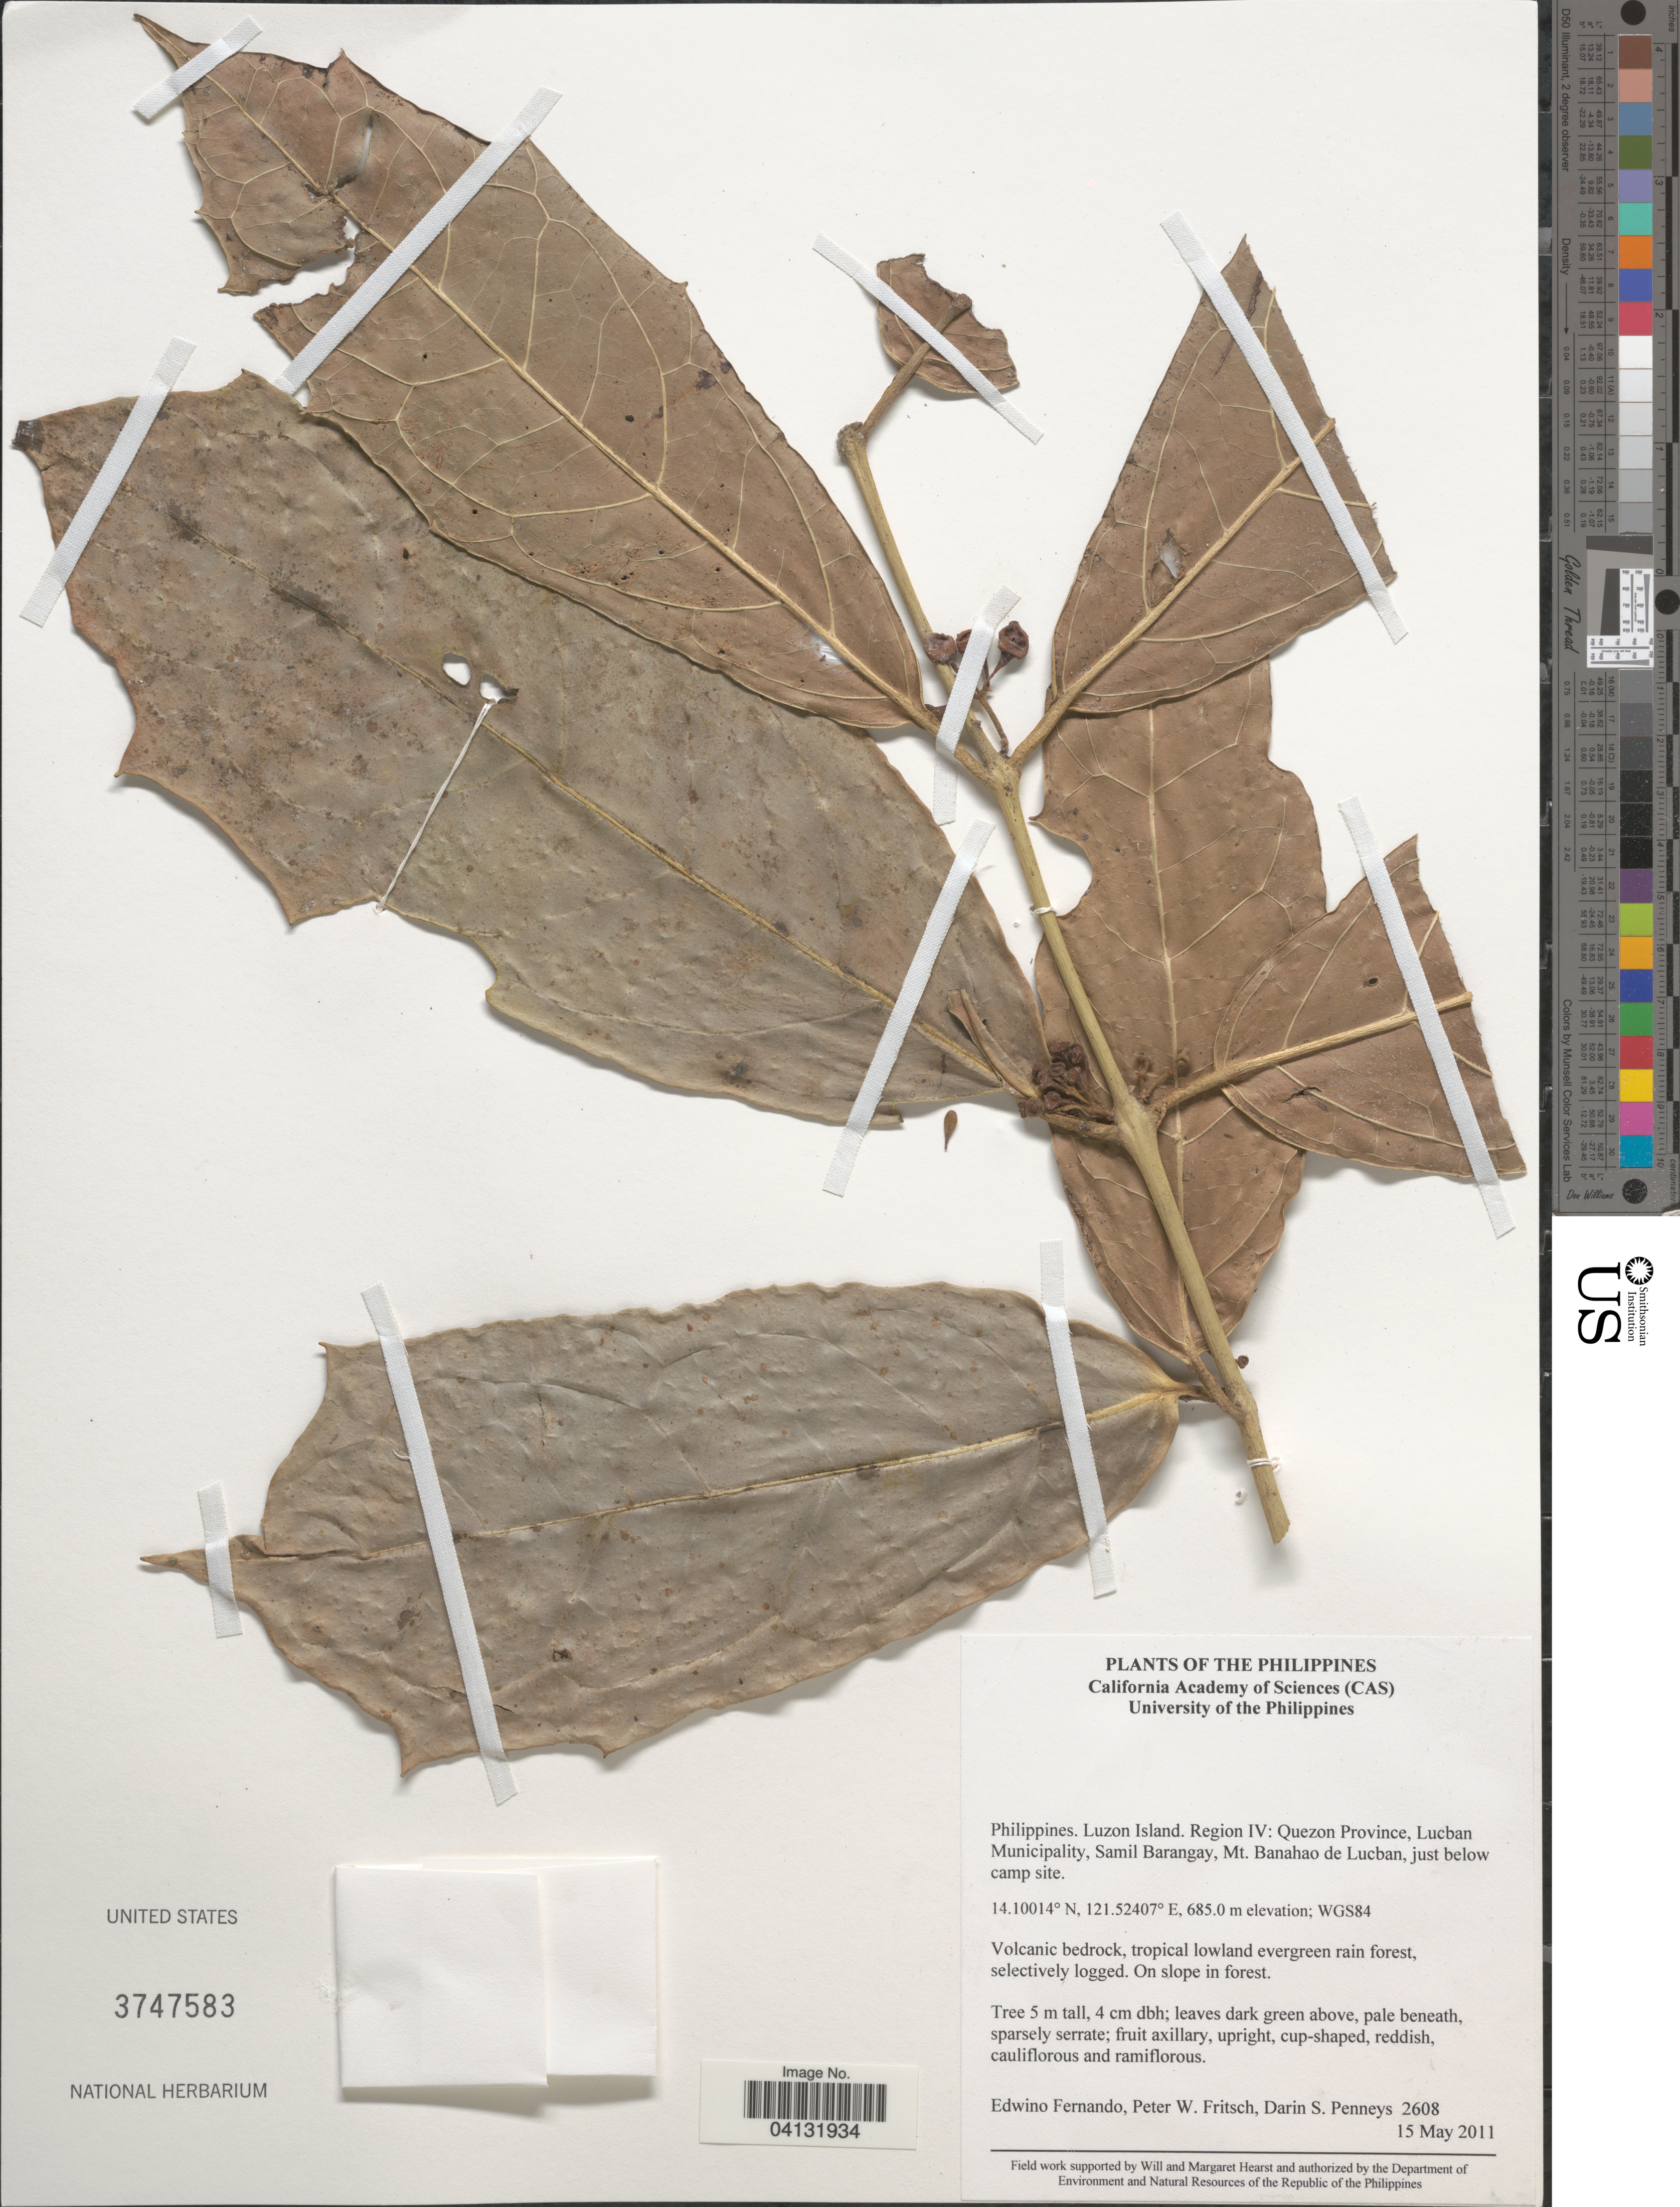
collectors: E. S. Fernando, P. W. Fritsch & D. S. Penneys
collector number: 2608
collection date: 2011-05-15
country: Philippines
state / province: Calabarzon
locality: Luzon Island. Region IV: Quezon Province, Lucban Municipality, Samil Barangay, Mt. Banahao de Lucban, just below camp site. WGS84.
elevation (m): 685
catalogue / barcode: US 3747583